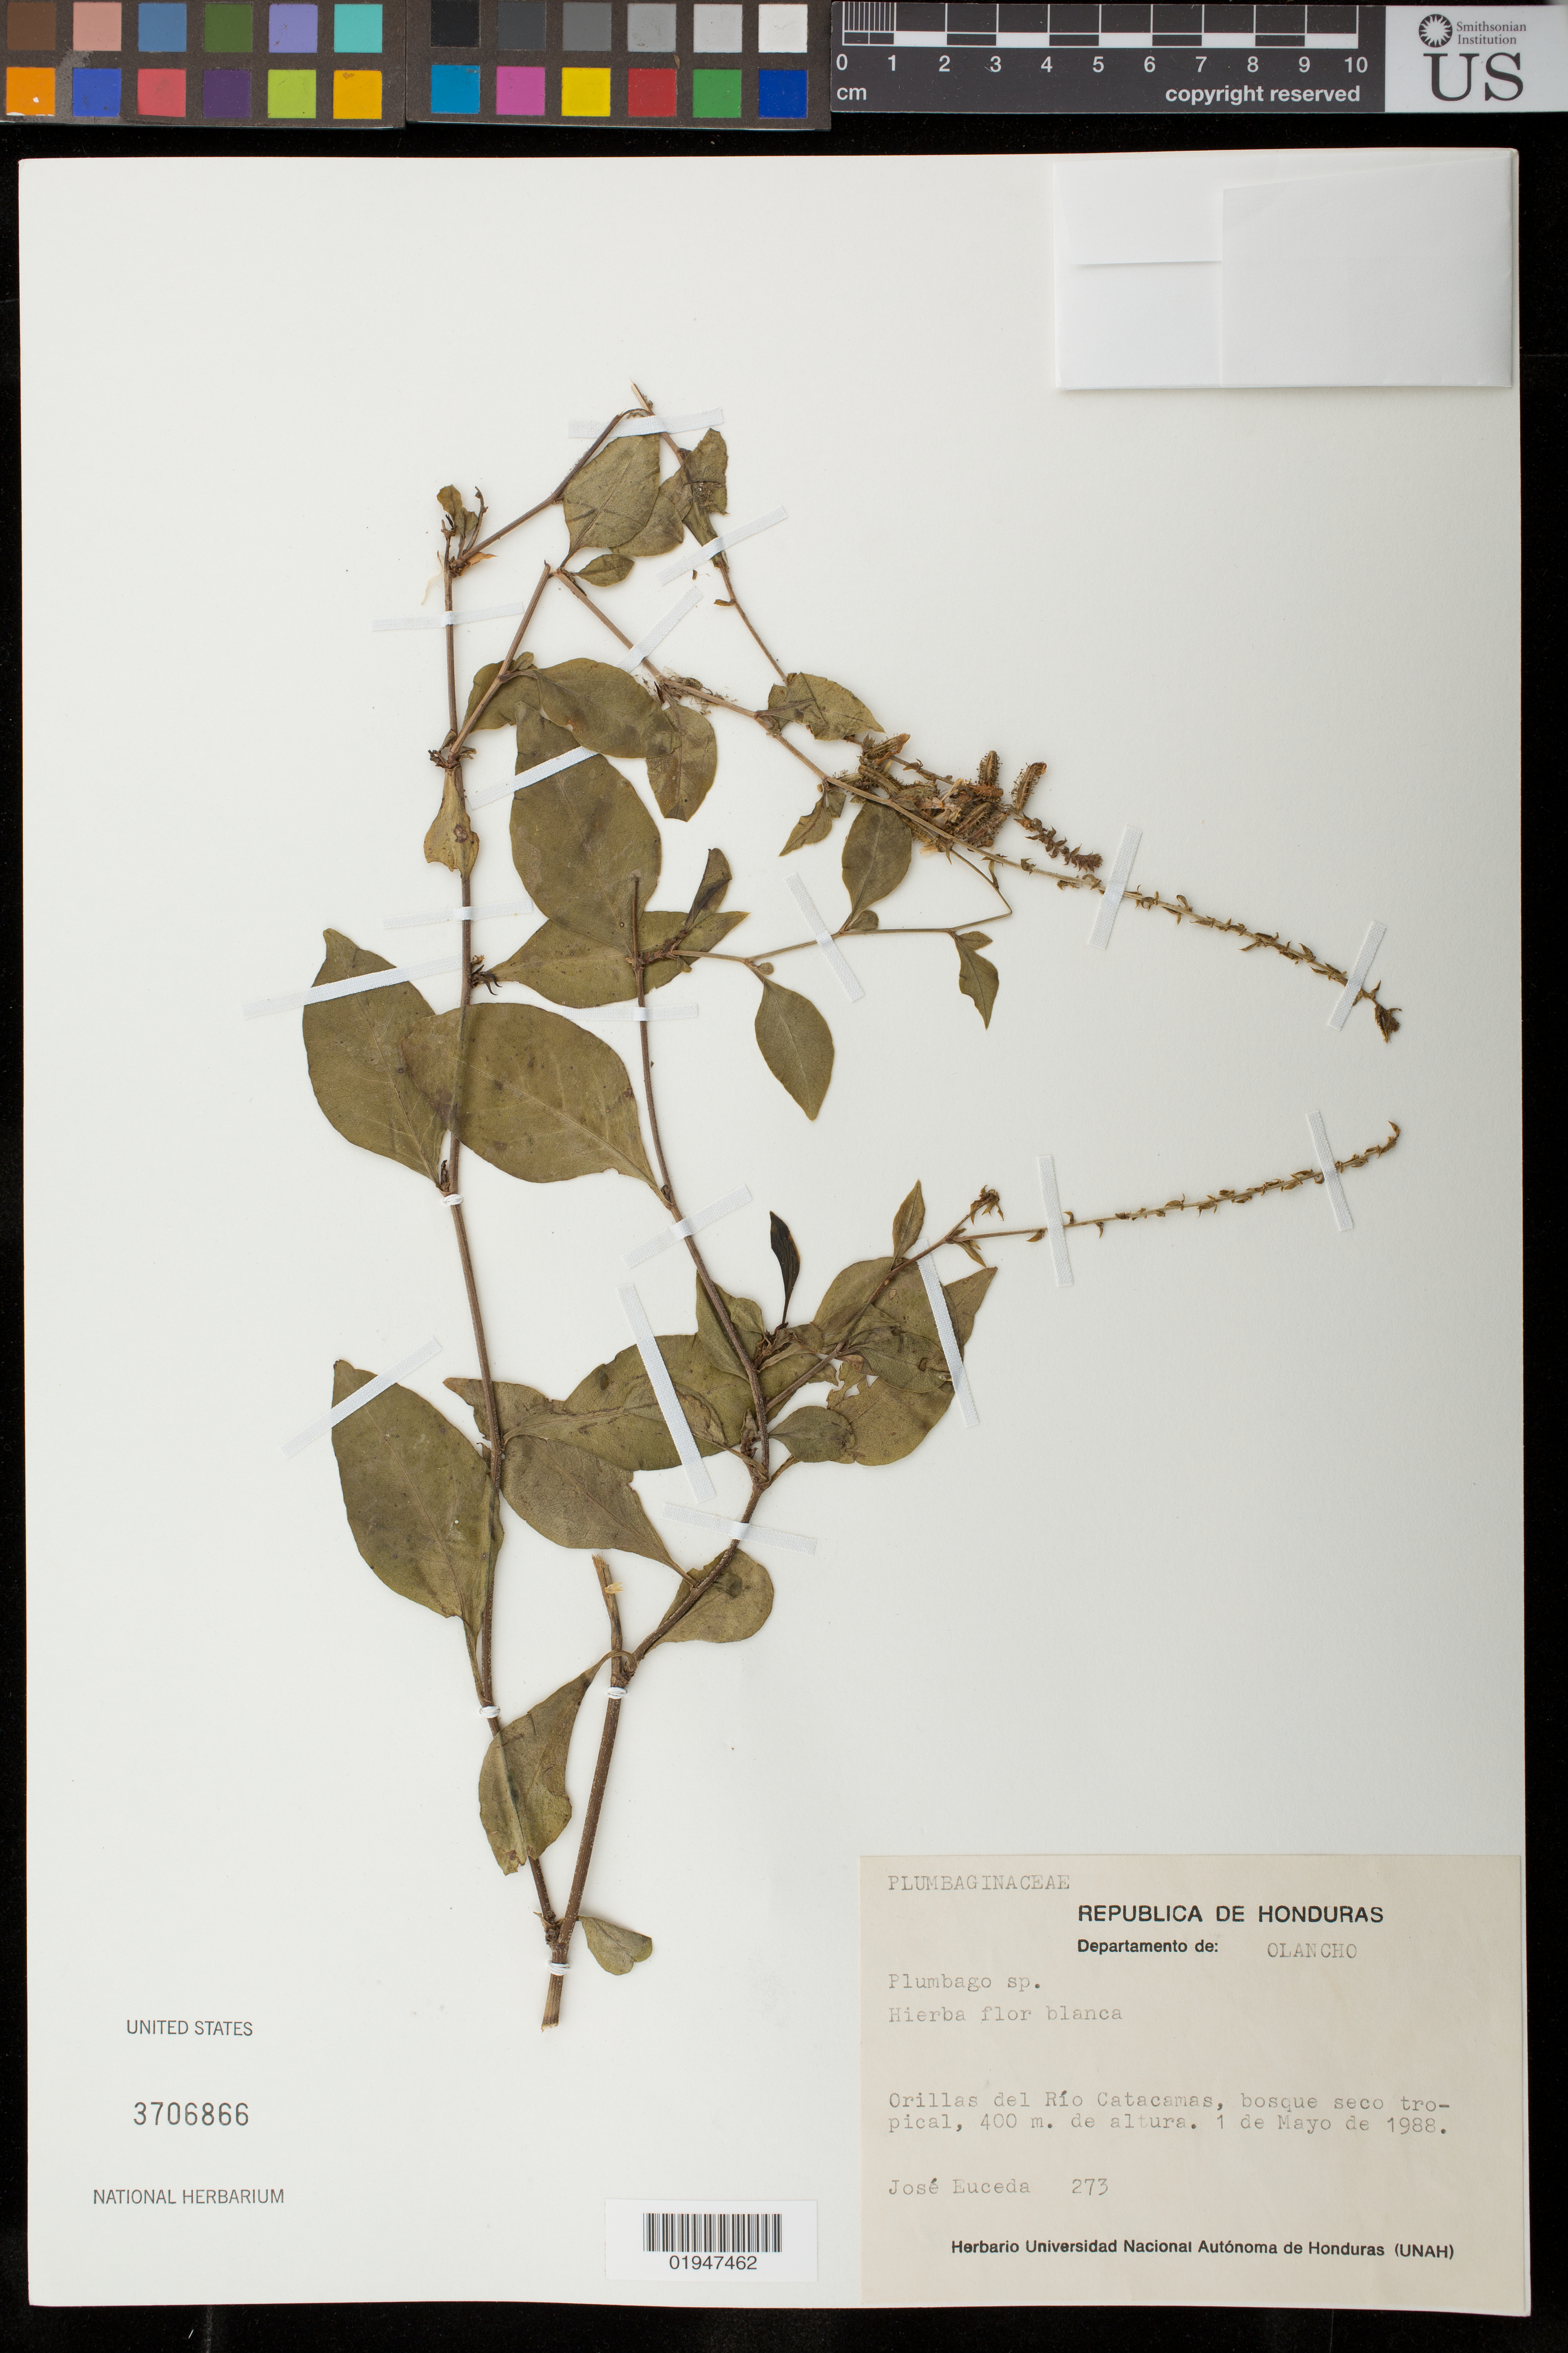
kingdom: Plantae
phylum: Tracheophyta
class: Magnoliopsida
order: Caryophyllales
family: Plumbaginaceae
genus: Plumbago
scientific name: Plumbago sp.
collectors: G. Rodríguez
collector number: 273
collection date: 1988-05-01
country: Honduras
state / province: Olancho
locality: Río Catacamas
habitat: Bosque seco tropical, orillas del río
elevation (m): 400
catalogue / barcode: US 3706866